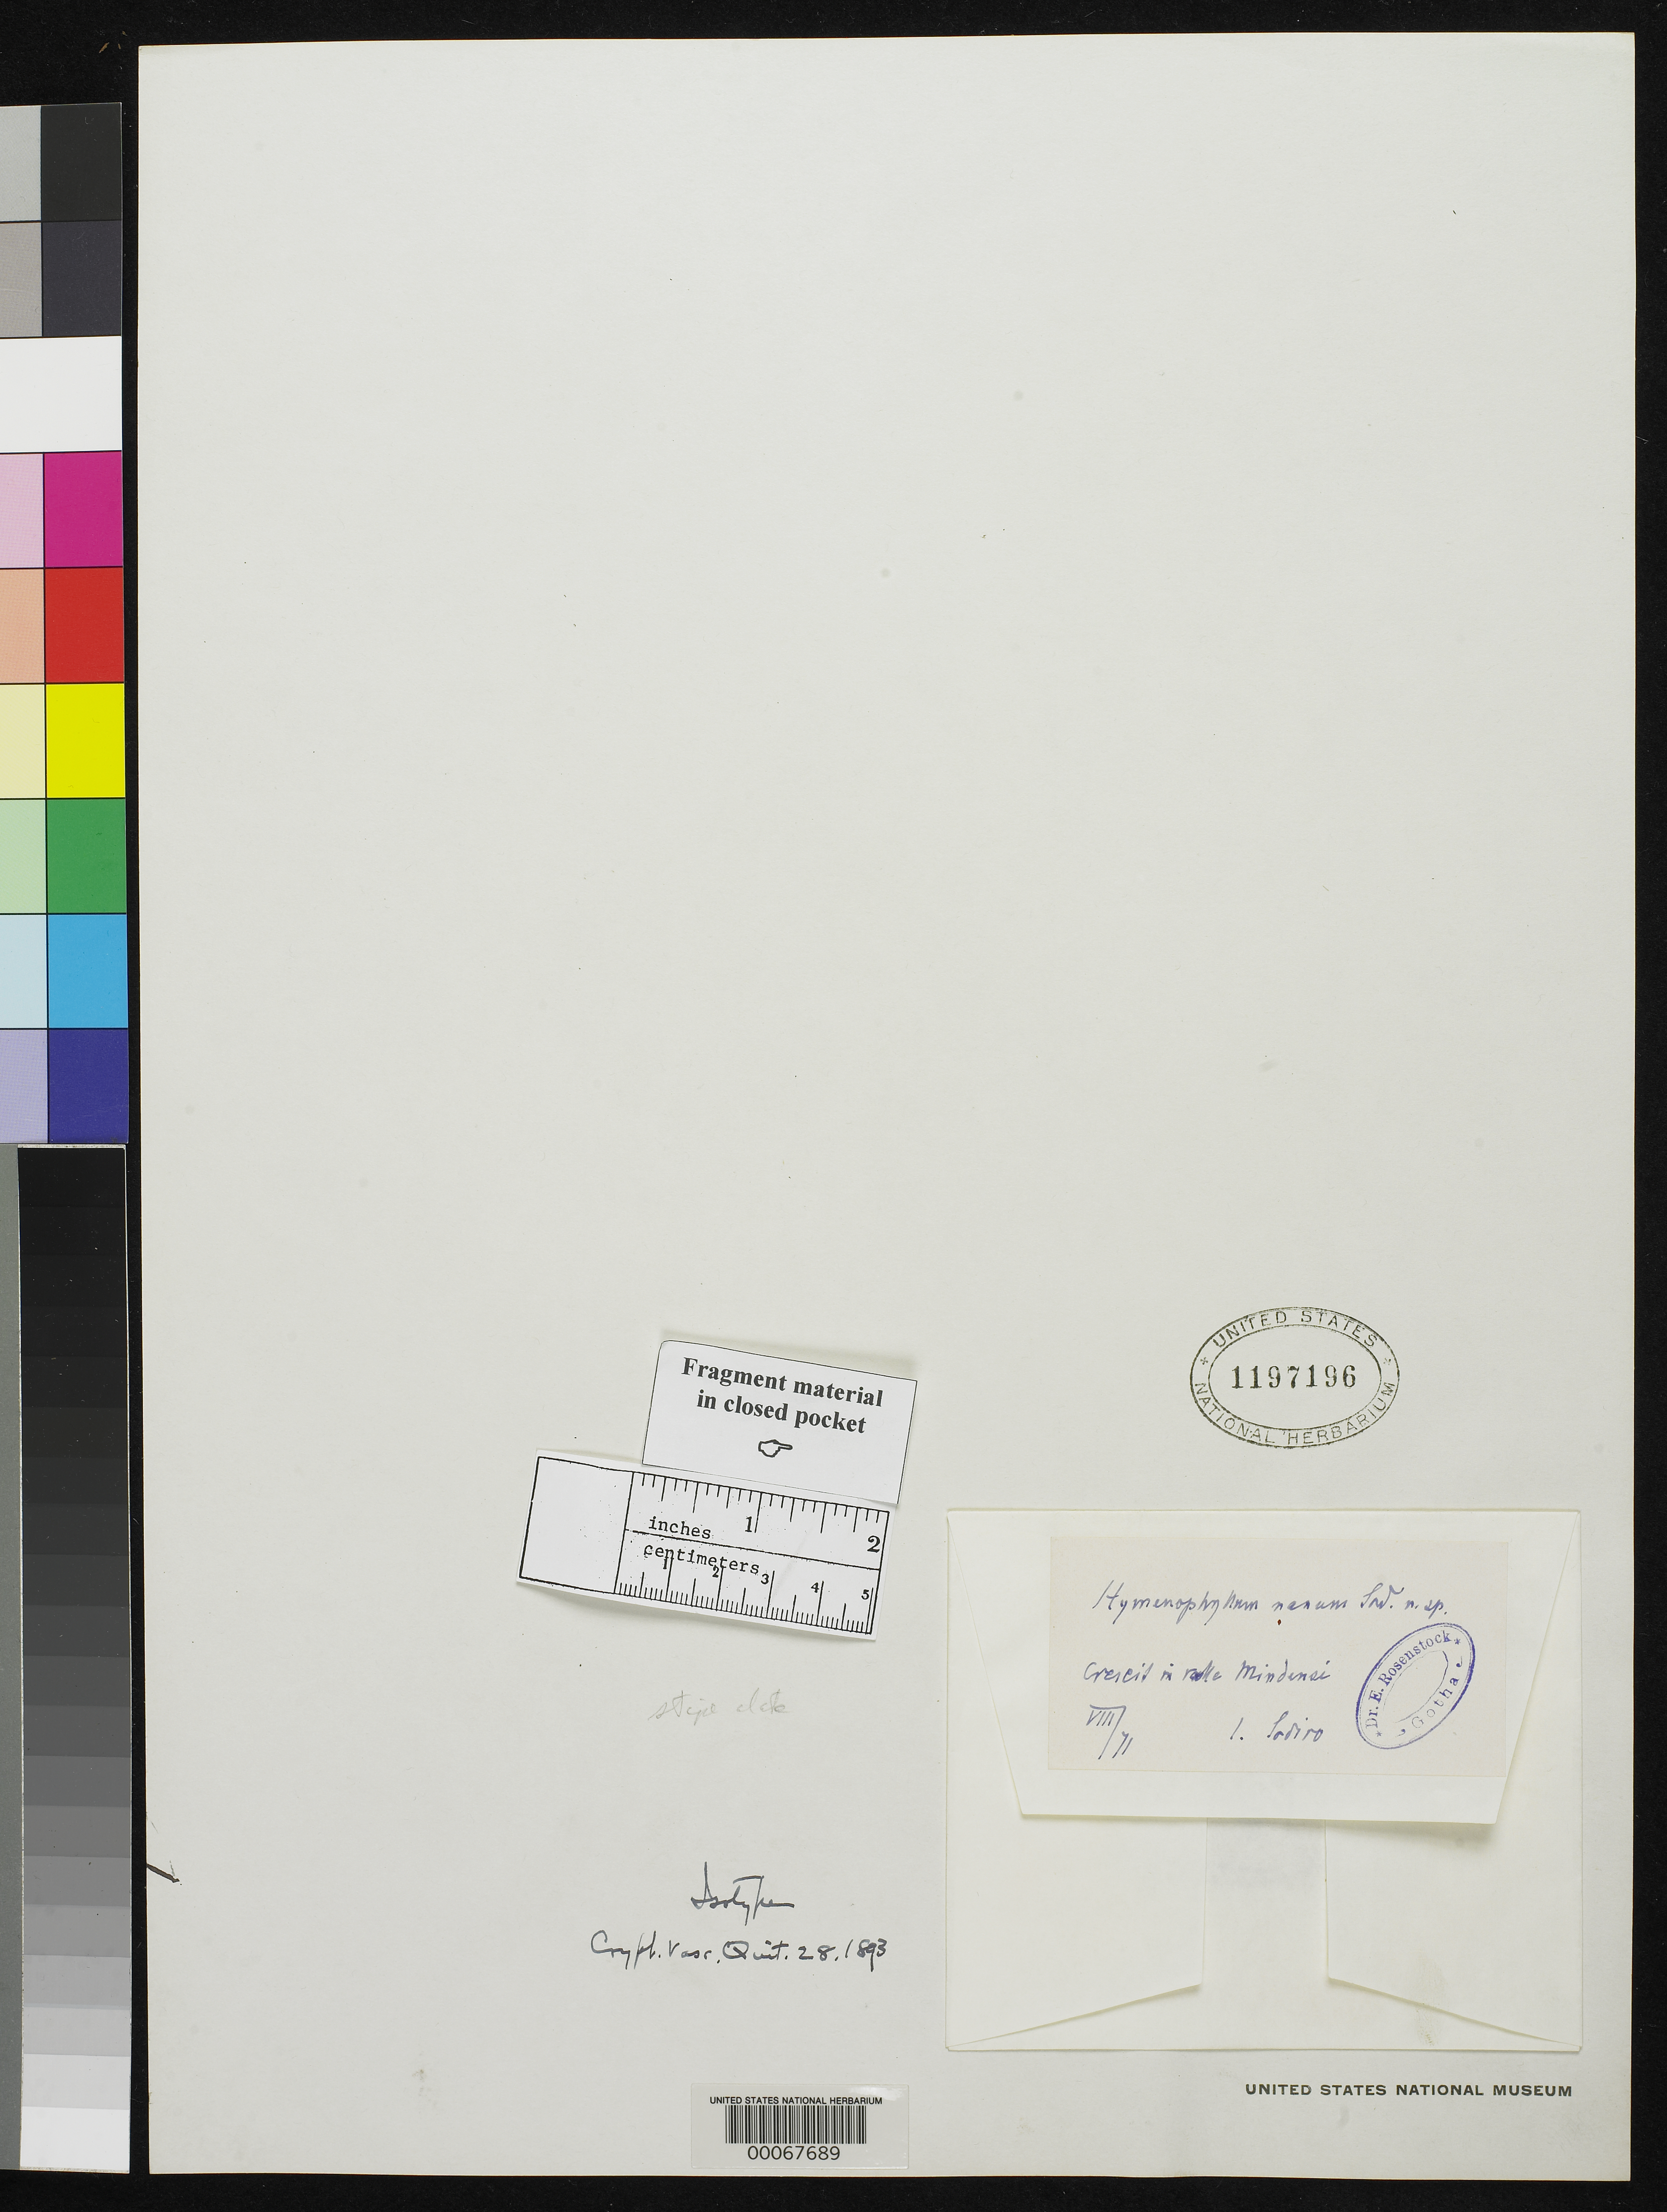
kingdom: Plantae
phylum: Tracheophyta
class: Polypodiopsida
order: Hymenophyllales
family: Hymenophyllaceae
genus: Hymenophyllum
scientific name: Hymenophyllum nanum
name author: Sodiro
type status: Type Collection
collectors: L. Sodiro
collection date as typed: Aug 1871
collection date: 1871-08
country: Ecuador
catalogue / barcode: US 1197196